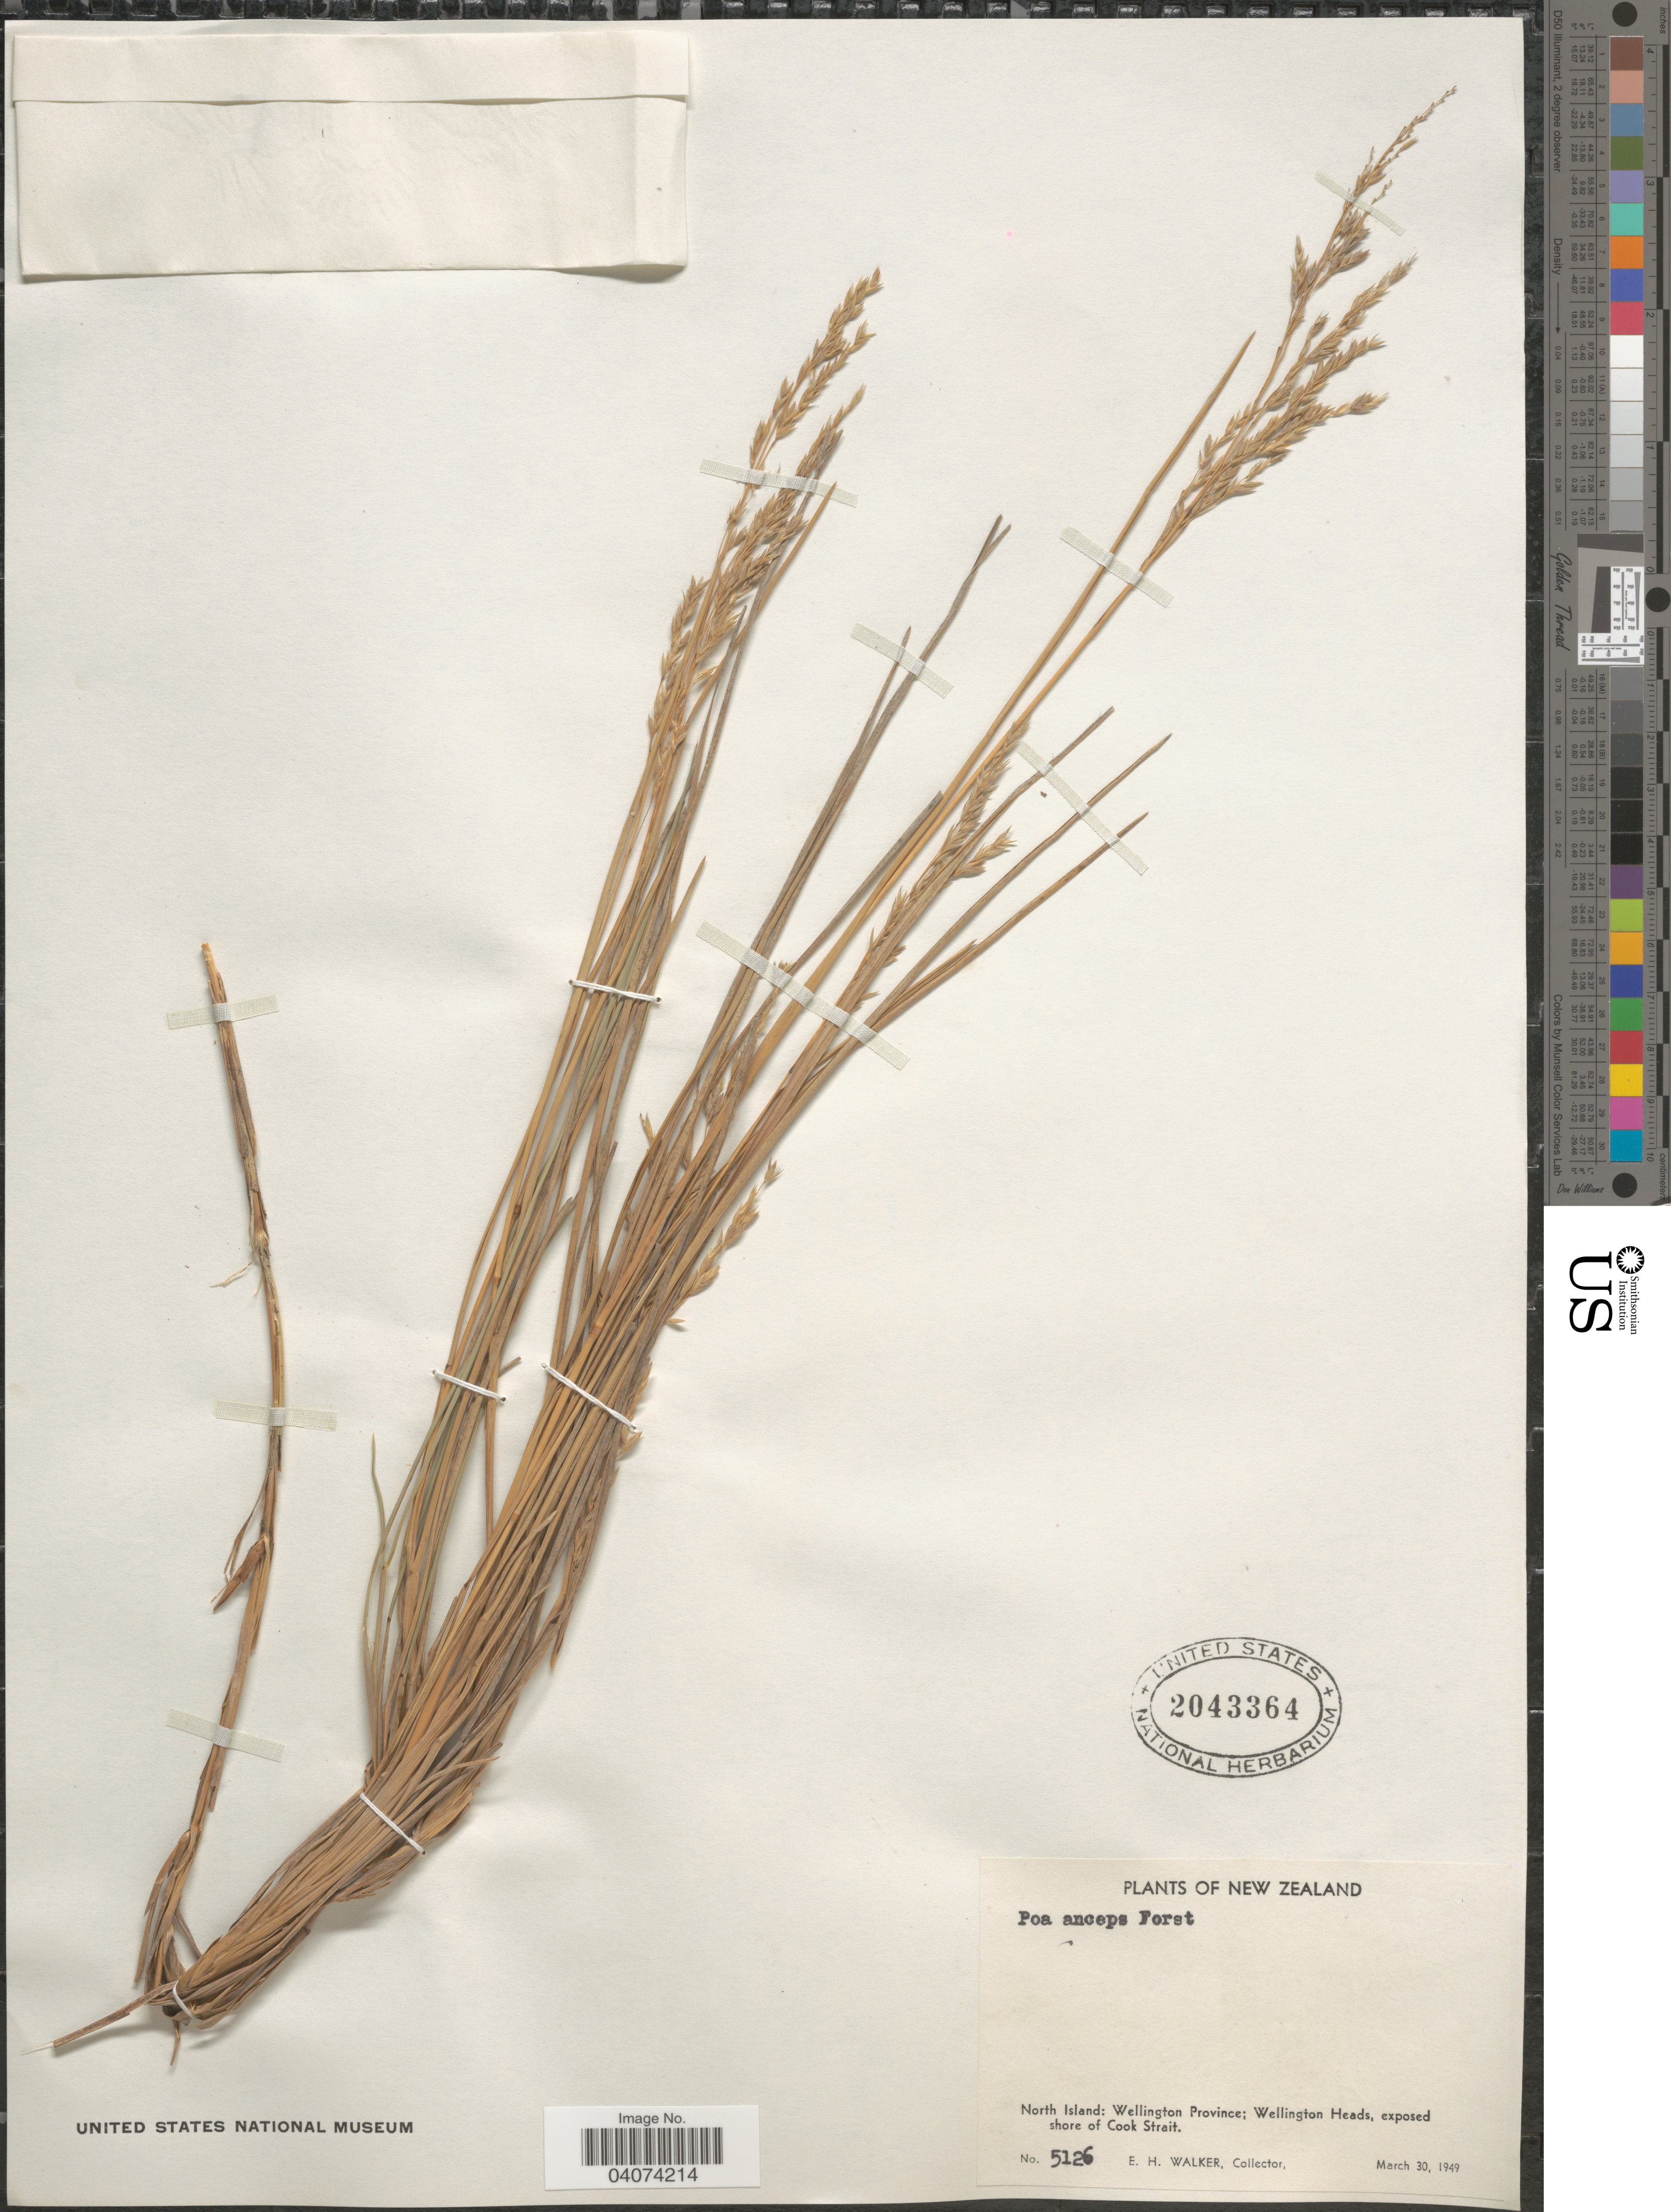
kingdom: Plantae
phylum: Tracheophyta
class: Liliopsida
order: Poales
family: Poaceae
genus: Poa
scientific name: Poa anceps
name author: G. Forst.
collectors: E. H. Walker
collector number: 5126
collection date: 1949-03-30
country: New Zealand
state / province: Wellington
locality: North Island: Wellington Province; Wellington Heads, exposed shore of Cook Strait.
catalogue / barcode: US 2043364